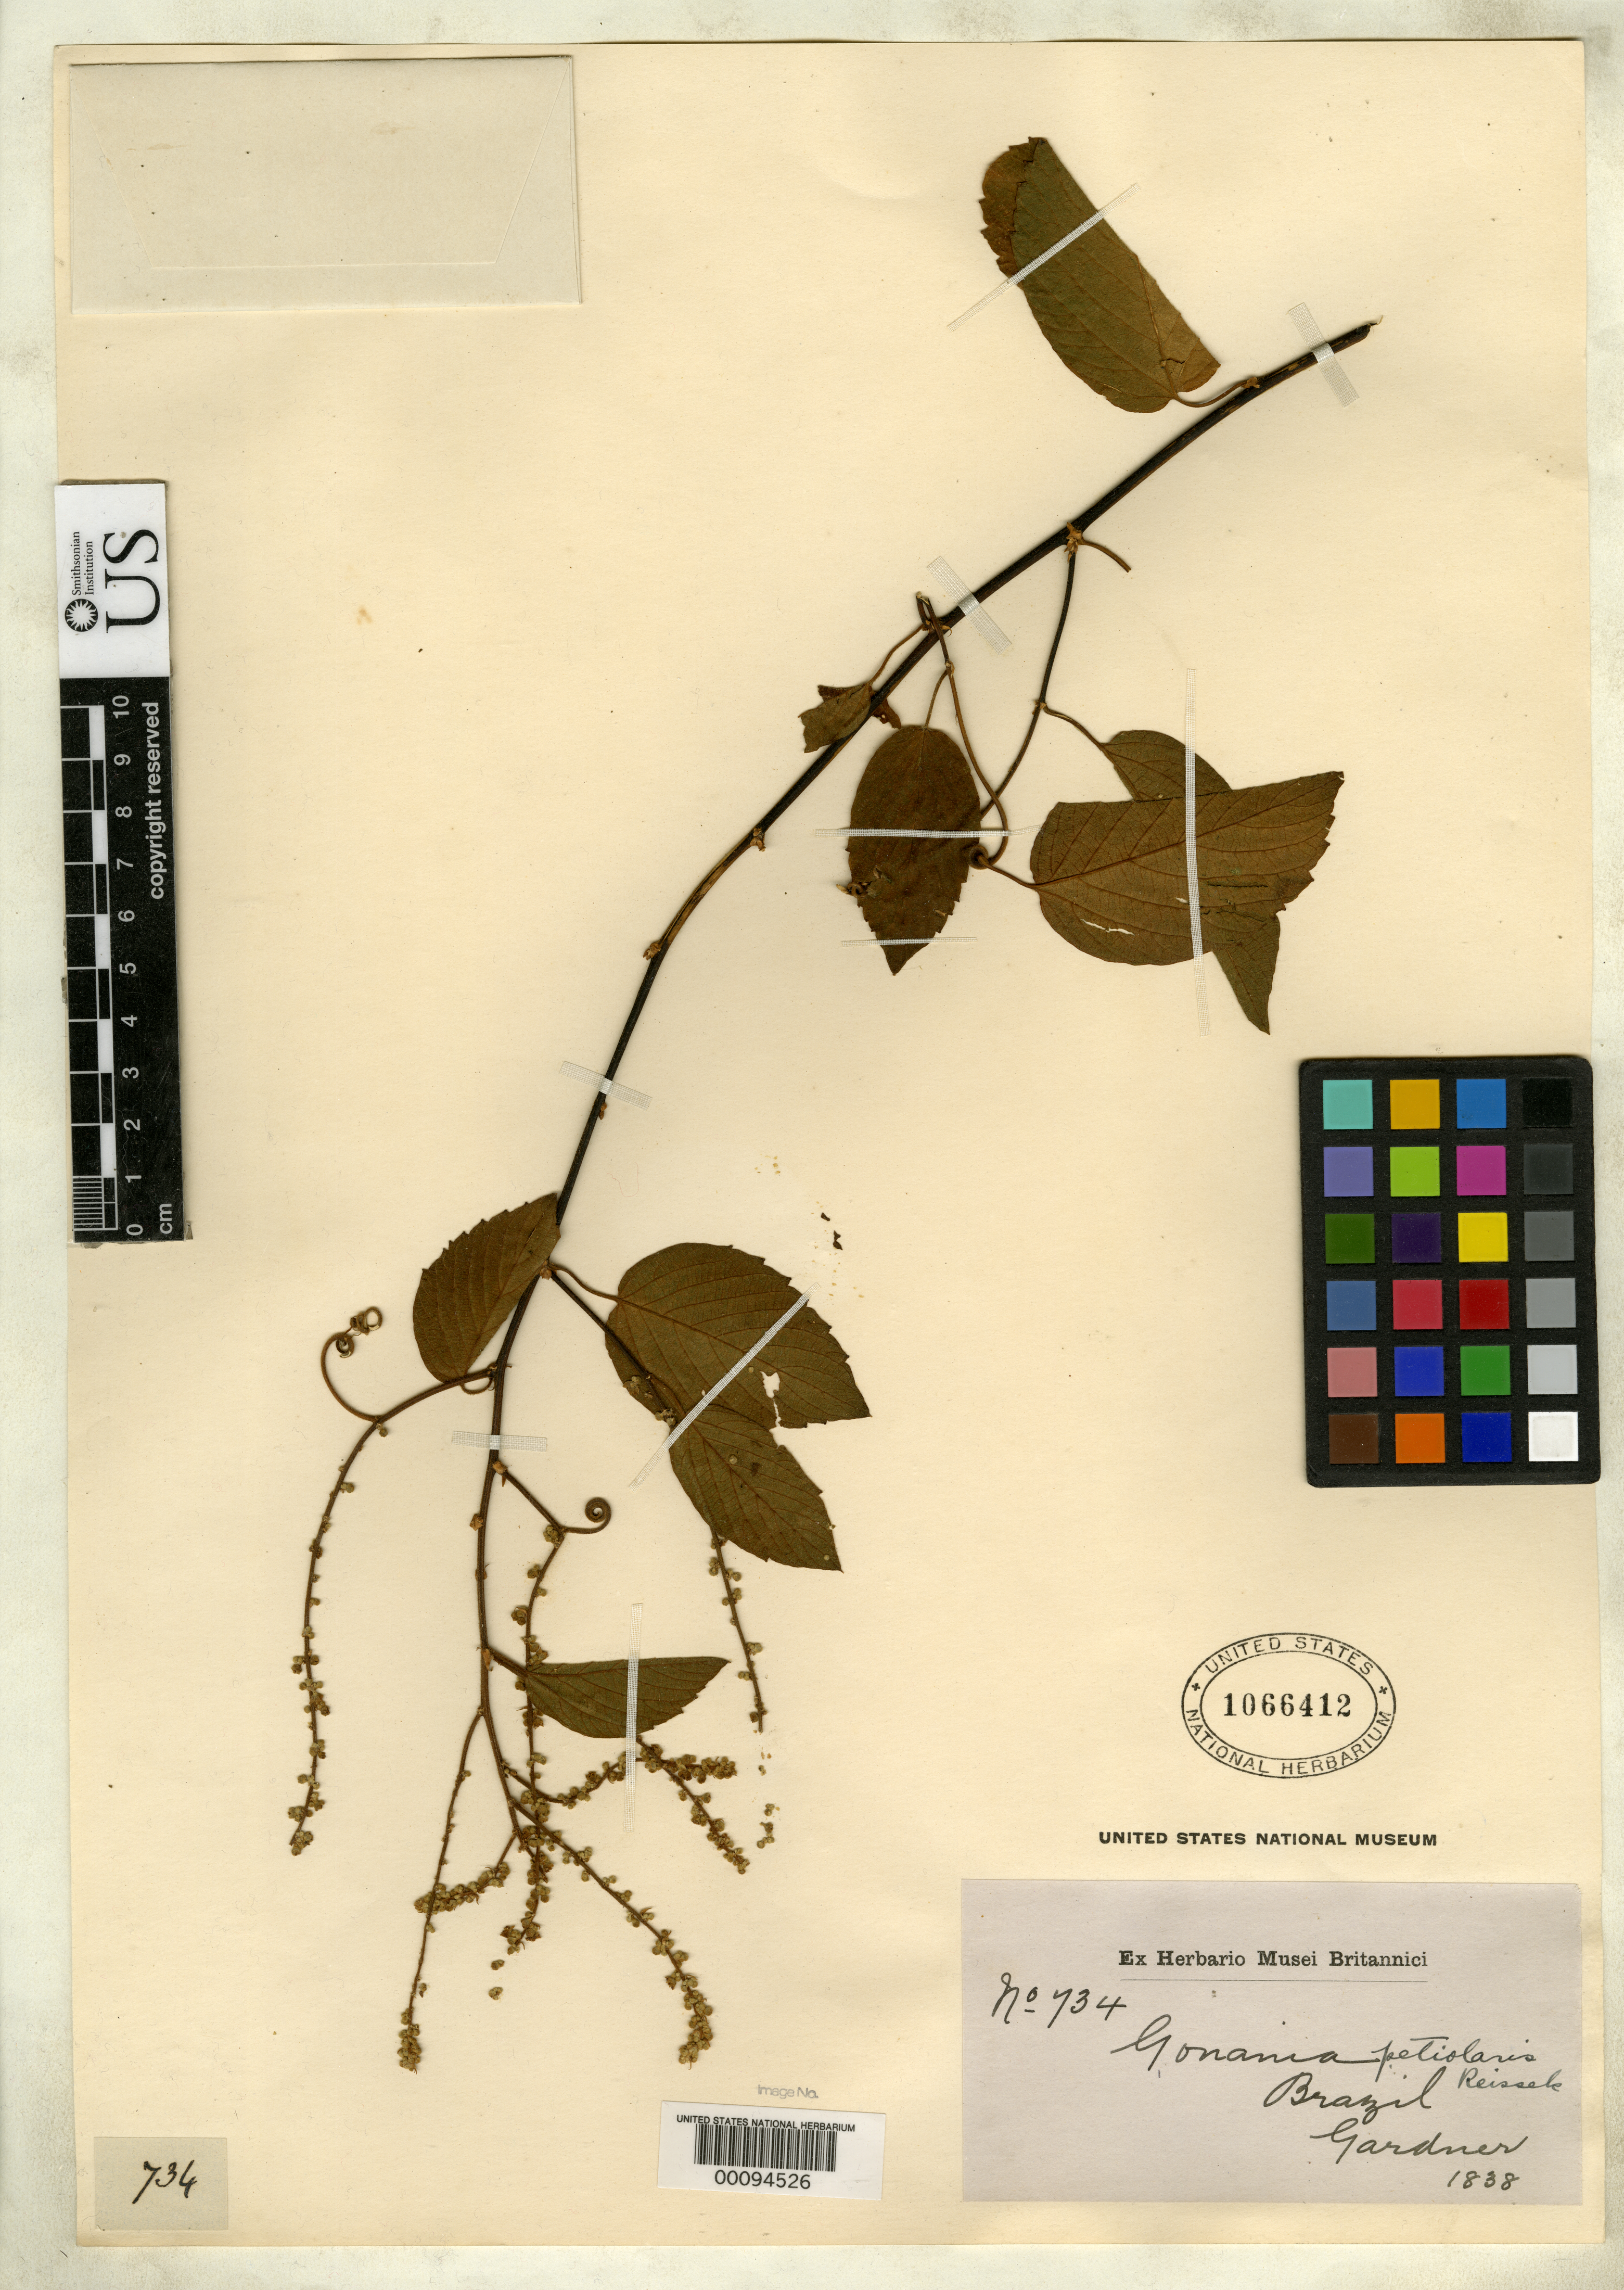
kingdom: Plantae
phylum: Tracheophyta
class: Magnoliopsida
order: Rosales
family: Rhamnaceae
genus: Gouania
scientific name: Gouania petiolaris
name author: Reissek in Mart.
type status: Isotype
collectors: G. Gardner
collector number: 734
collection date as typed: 1838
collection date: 1838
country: Brazil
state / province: Rio de Janeiro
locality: Serra dos Orgaos.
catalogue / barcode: US 1066412